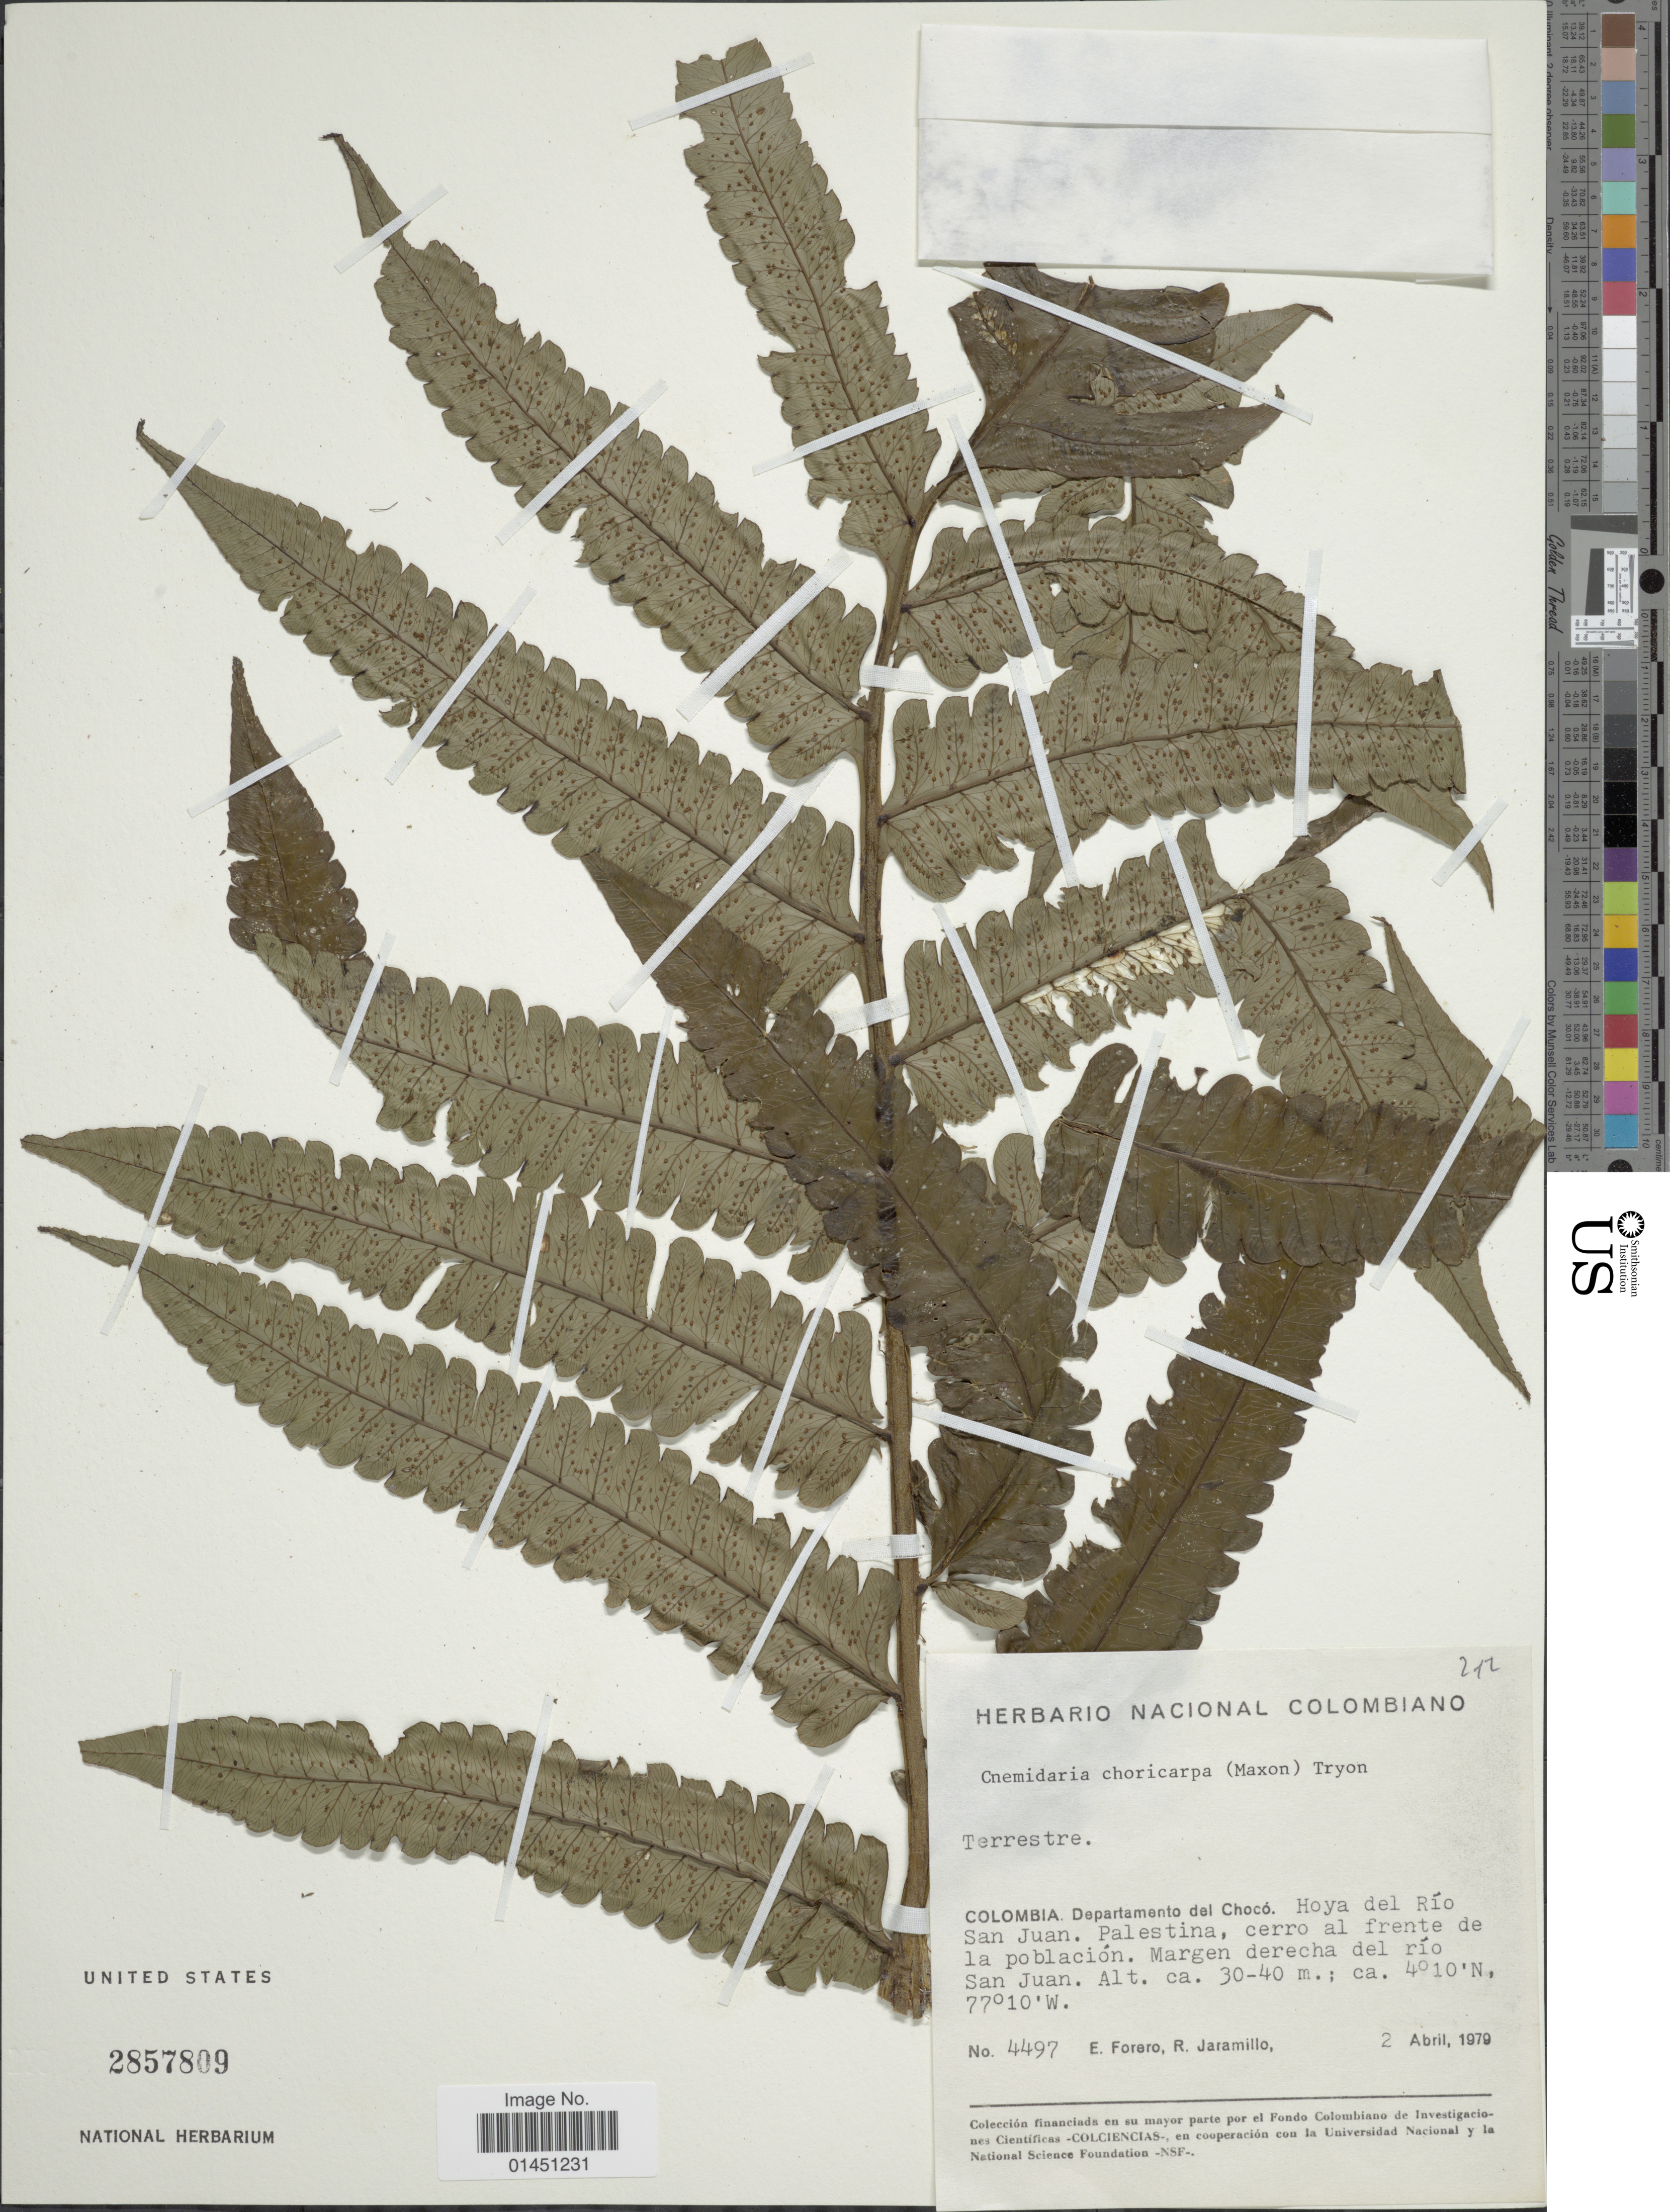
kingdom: Plantae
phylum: Tracheophyta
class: Polypodiopsida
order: Cyatheales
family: Cyatheaceae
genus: Cyathea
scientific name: Cyathea choricarpa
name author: (Maxon) Domin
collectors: E. Forero & R. Jaramillo M.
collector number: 4497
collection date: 1979-04-02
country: Colombia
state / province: Chocó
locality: Hoya del Rio San Juan. Palestina, cerro al frente de la poblacion. Margen derecha del rio San Juan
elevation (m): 30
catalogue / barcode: US 2857809